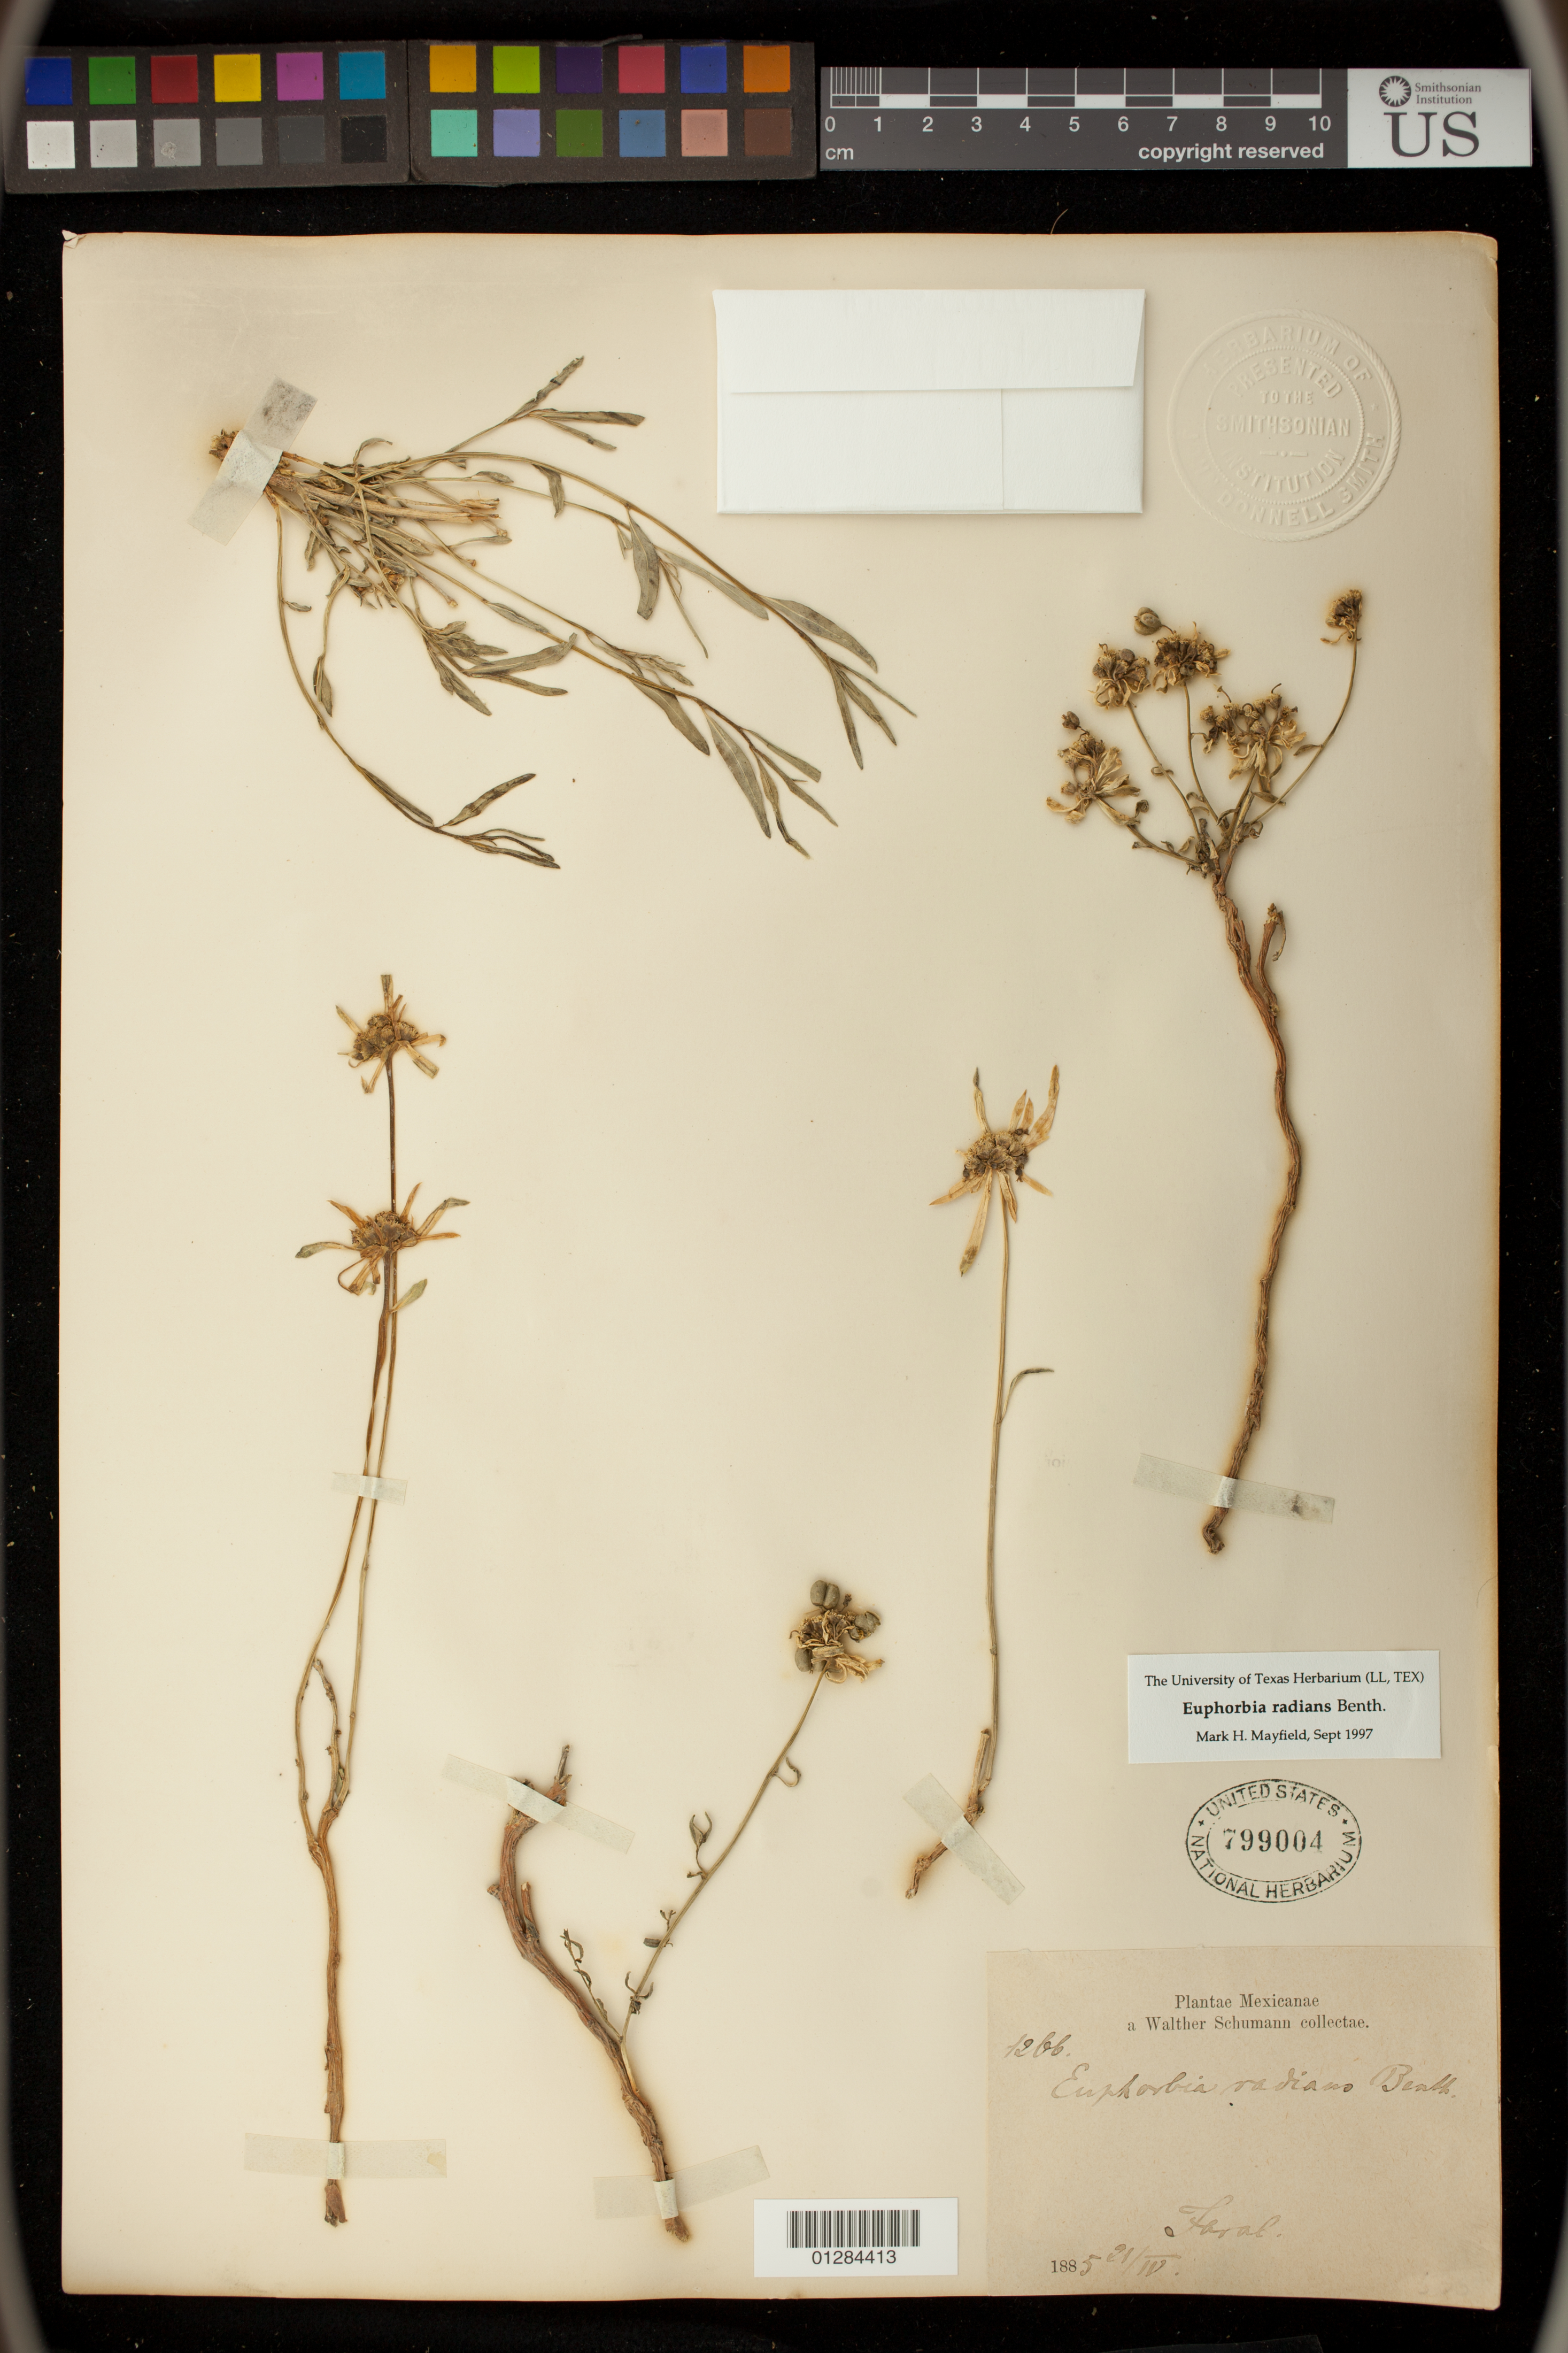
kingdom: Plantae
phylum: Tracheophyta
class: Magnoliopsida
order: Malpighiales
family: Euphorbiaceae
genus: Euphorbia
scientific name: Euphorbia radians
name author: Benth.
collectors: W. Schumann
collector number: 1266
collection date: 1885-04-21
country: Mexico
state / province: Guanajuato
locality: Farallon Sucio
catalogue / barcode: US 799004